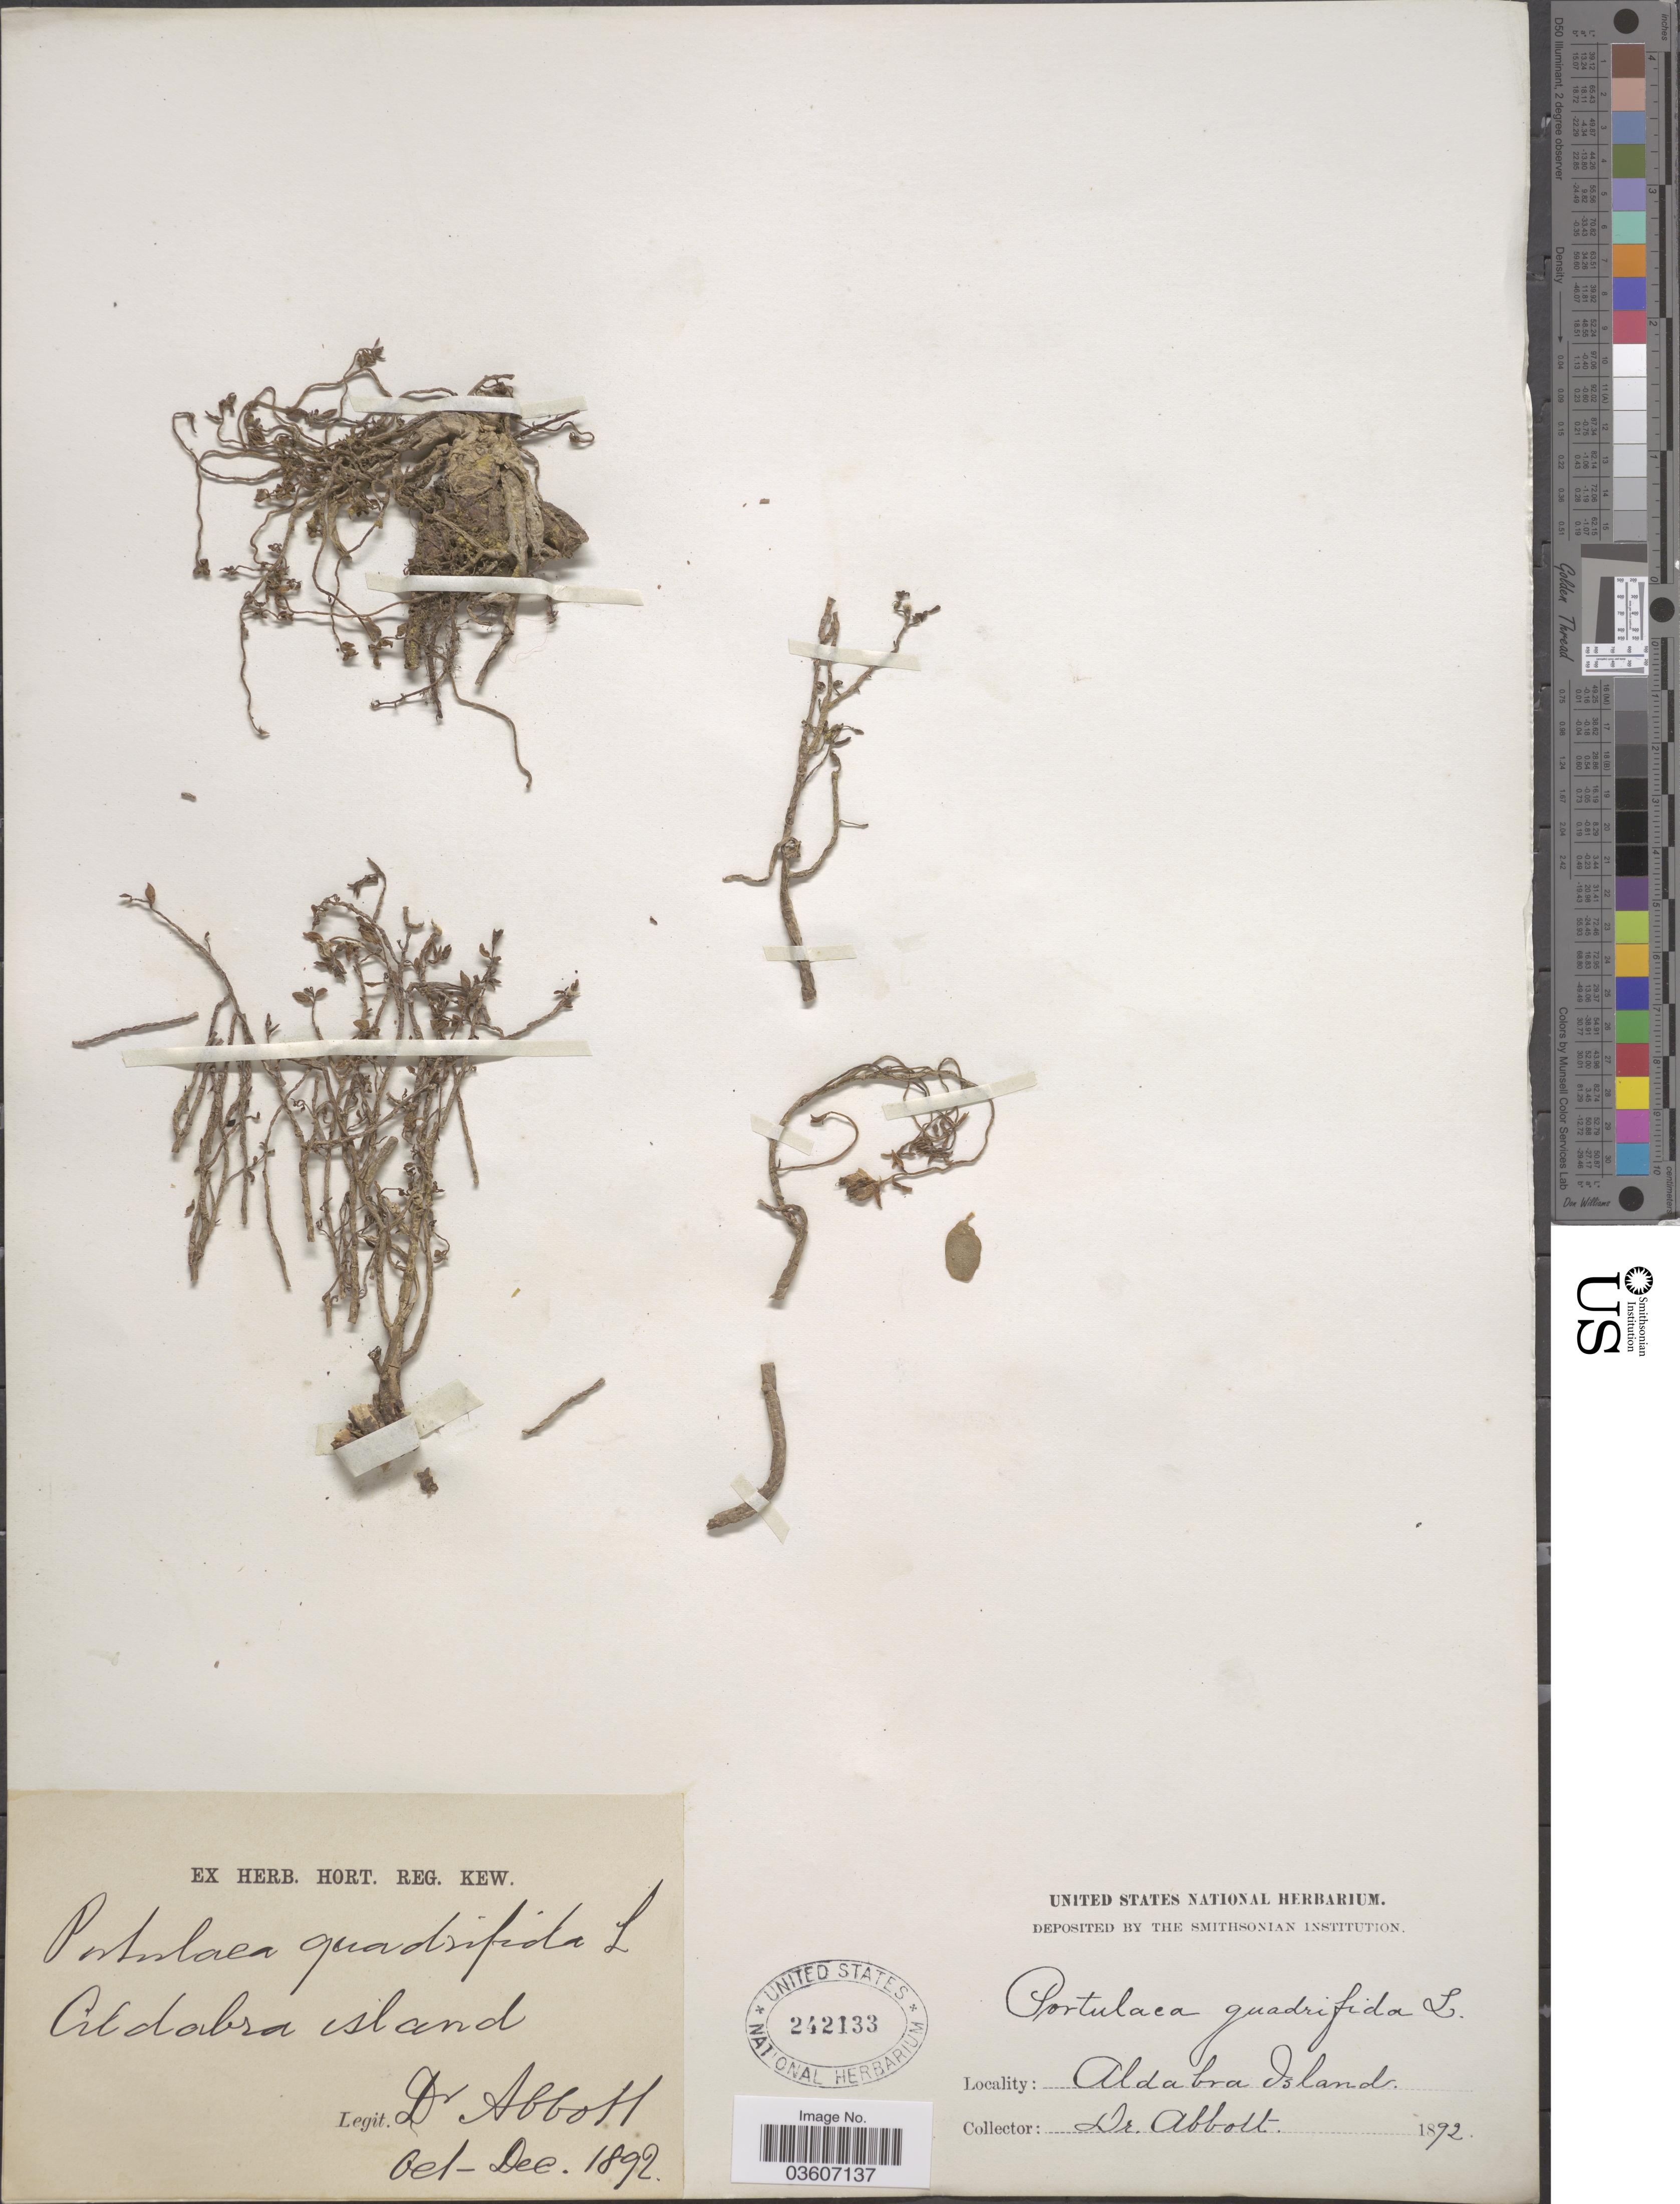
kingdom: Plantae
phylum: Tracheophyta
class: Magnoliopsida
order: Caryophyllales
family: Portulacaceae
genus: Portulaca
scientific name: Portulaca quadrifida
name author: L.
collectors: -- Abbott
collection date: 1892-10/1892-12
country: Seychelles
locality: Aldabra Island.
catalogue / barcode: US 242133